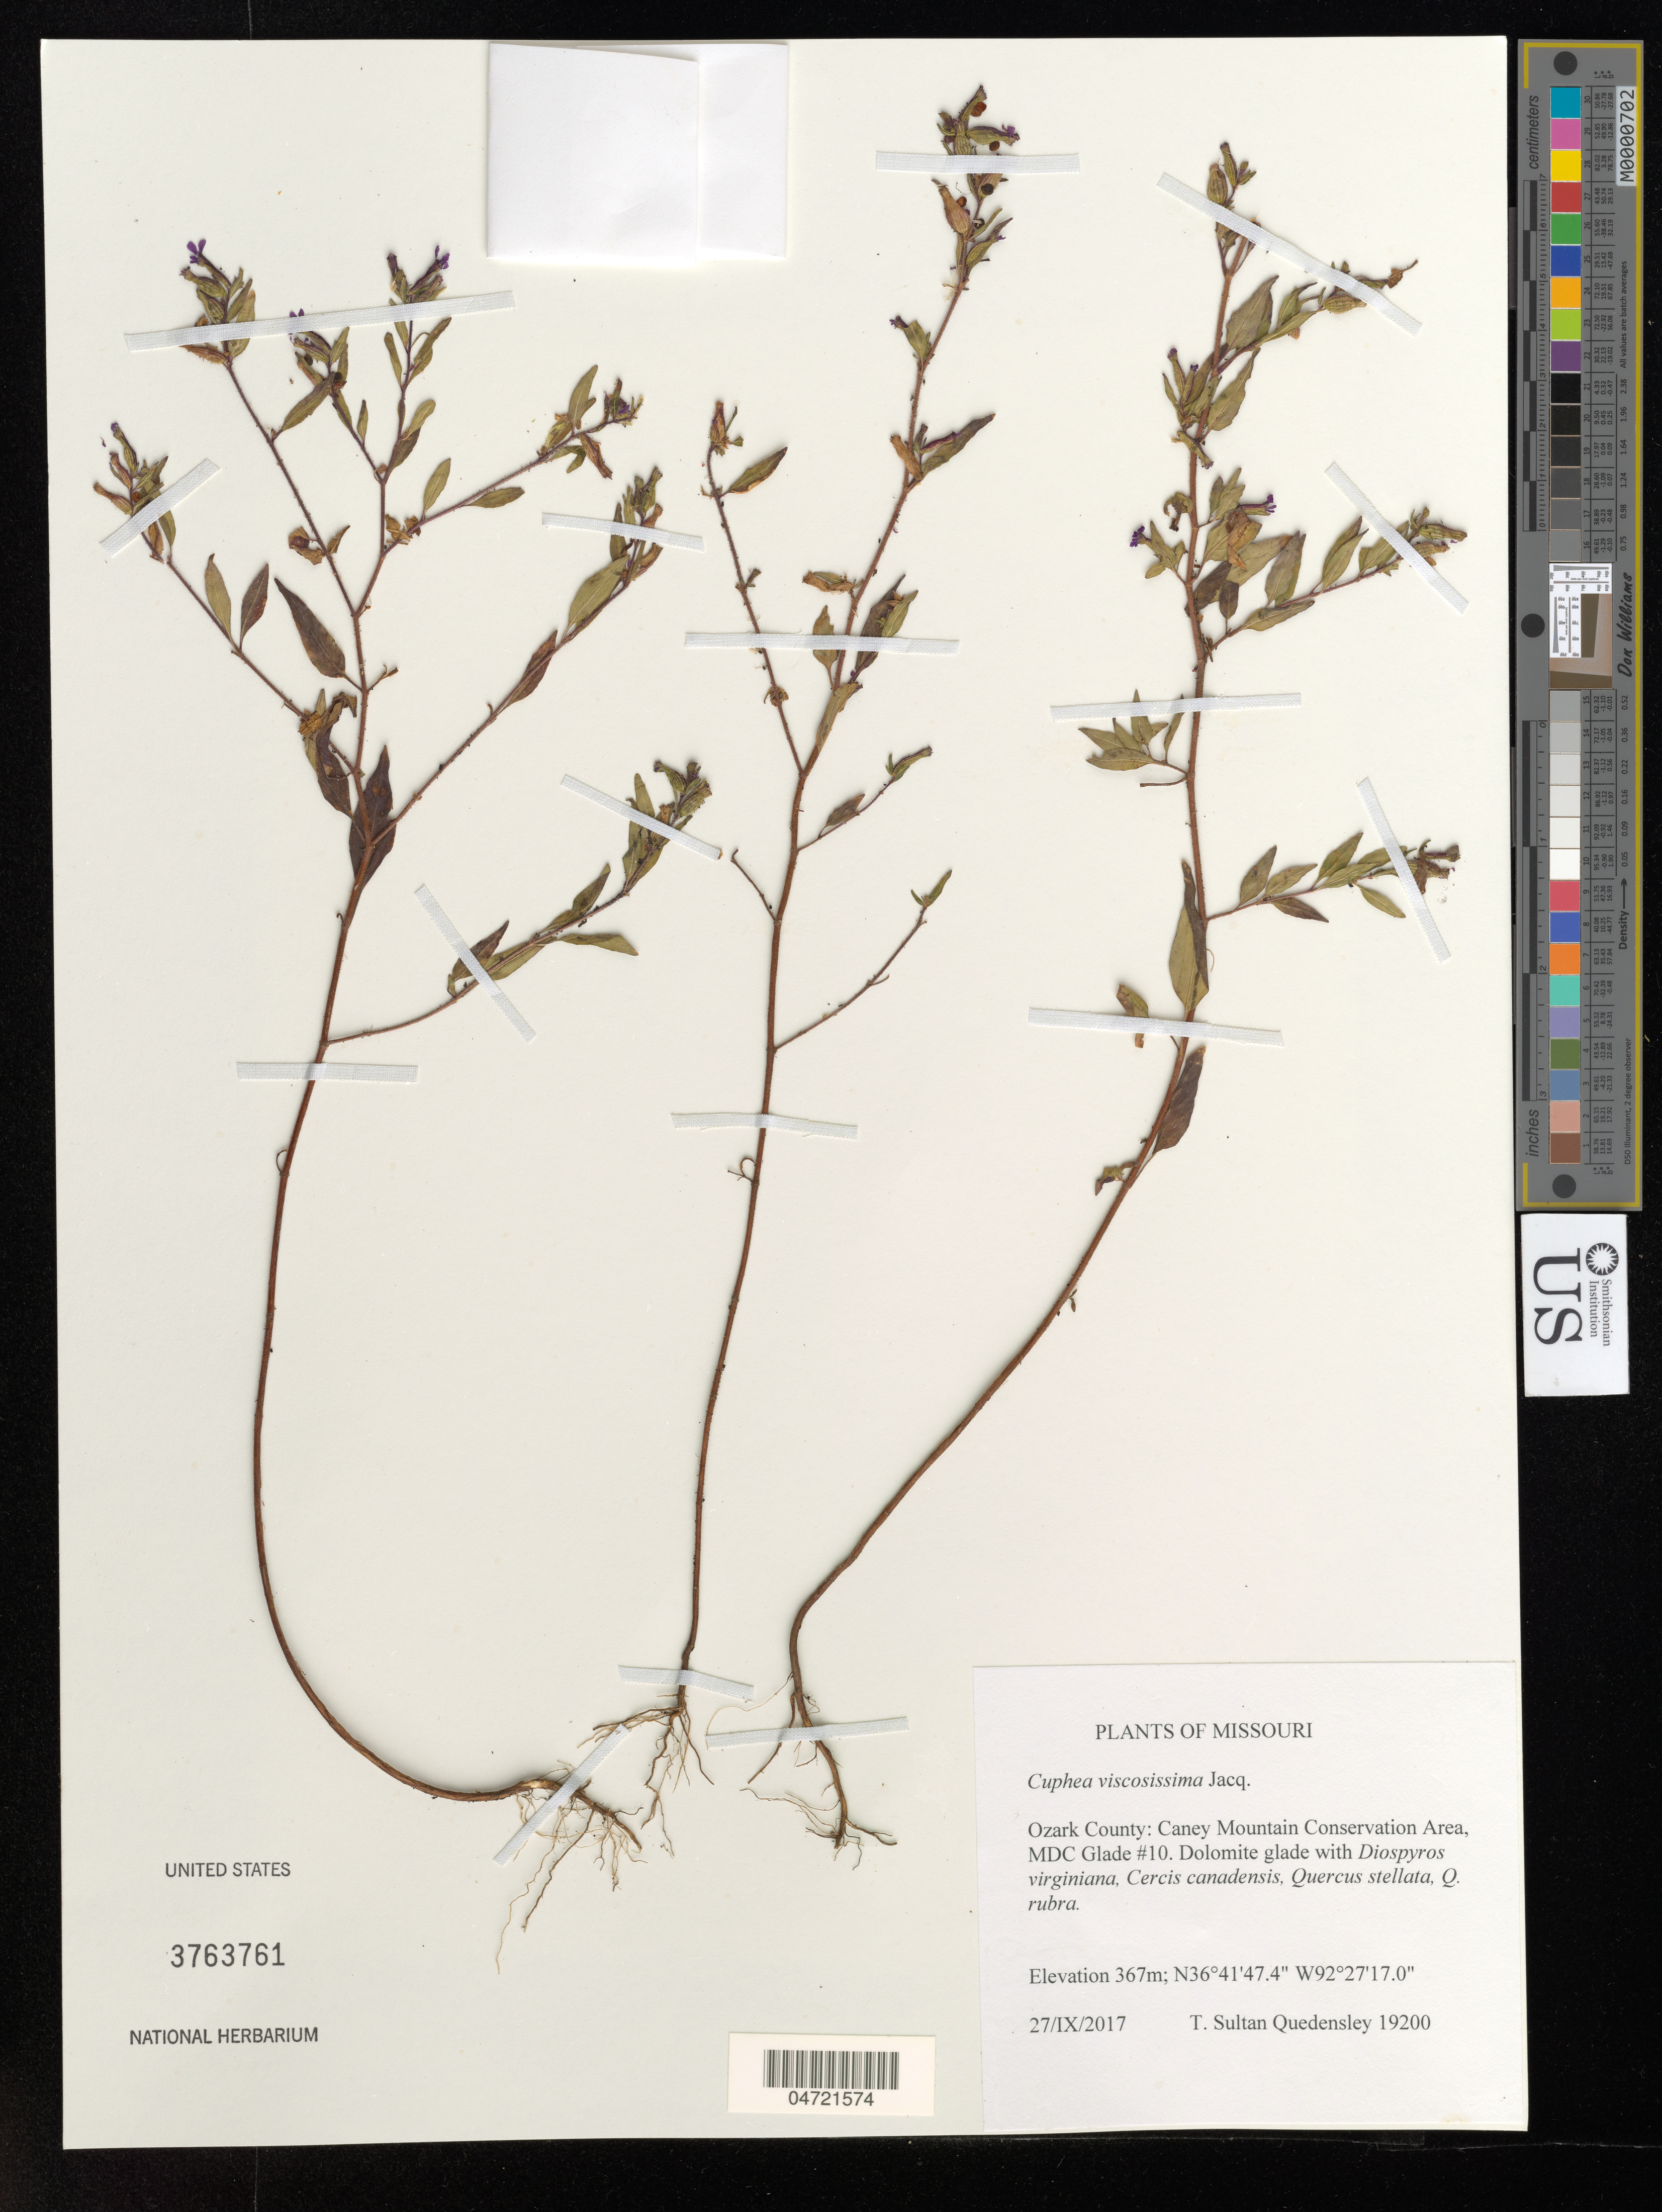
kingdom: Plantae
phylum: Tracheophyta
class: Magnoliopsida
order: Myrtales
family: Lythraceae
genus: Cuphea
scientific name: Cuphea viscosissima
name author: Jacq.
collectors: T. S. Quedensley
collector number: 19200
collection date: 2017-09-27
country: United States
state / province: Missouri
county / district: Ozark County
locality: Caney Mountain Conservation Area, MDC Clade #10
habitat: Dolomite glade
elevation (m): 367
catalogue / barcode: US 3763761